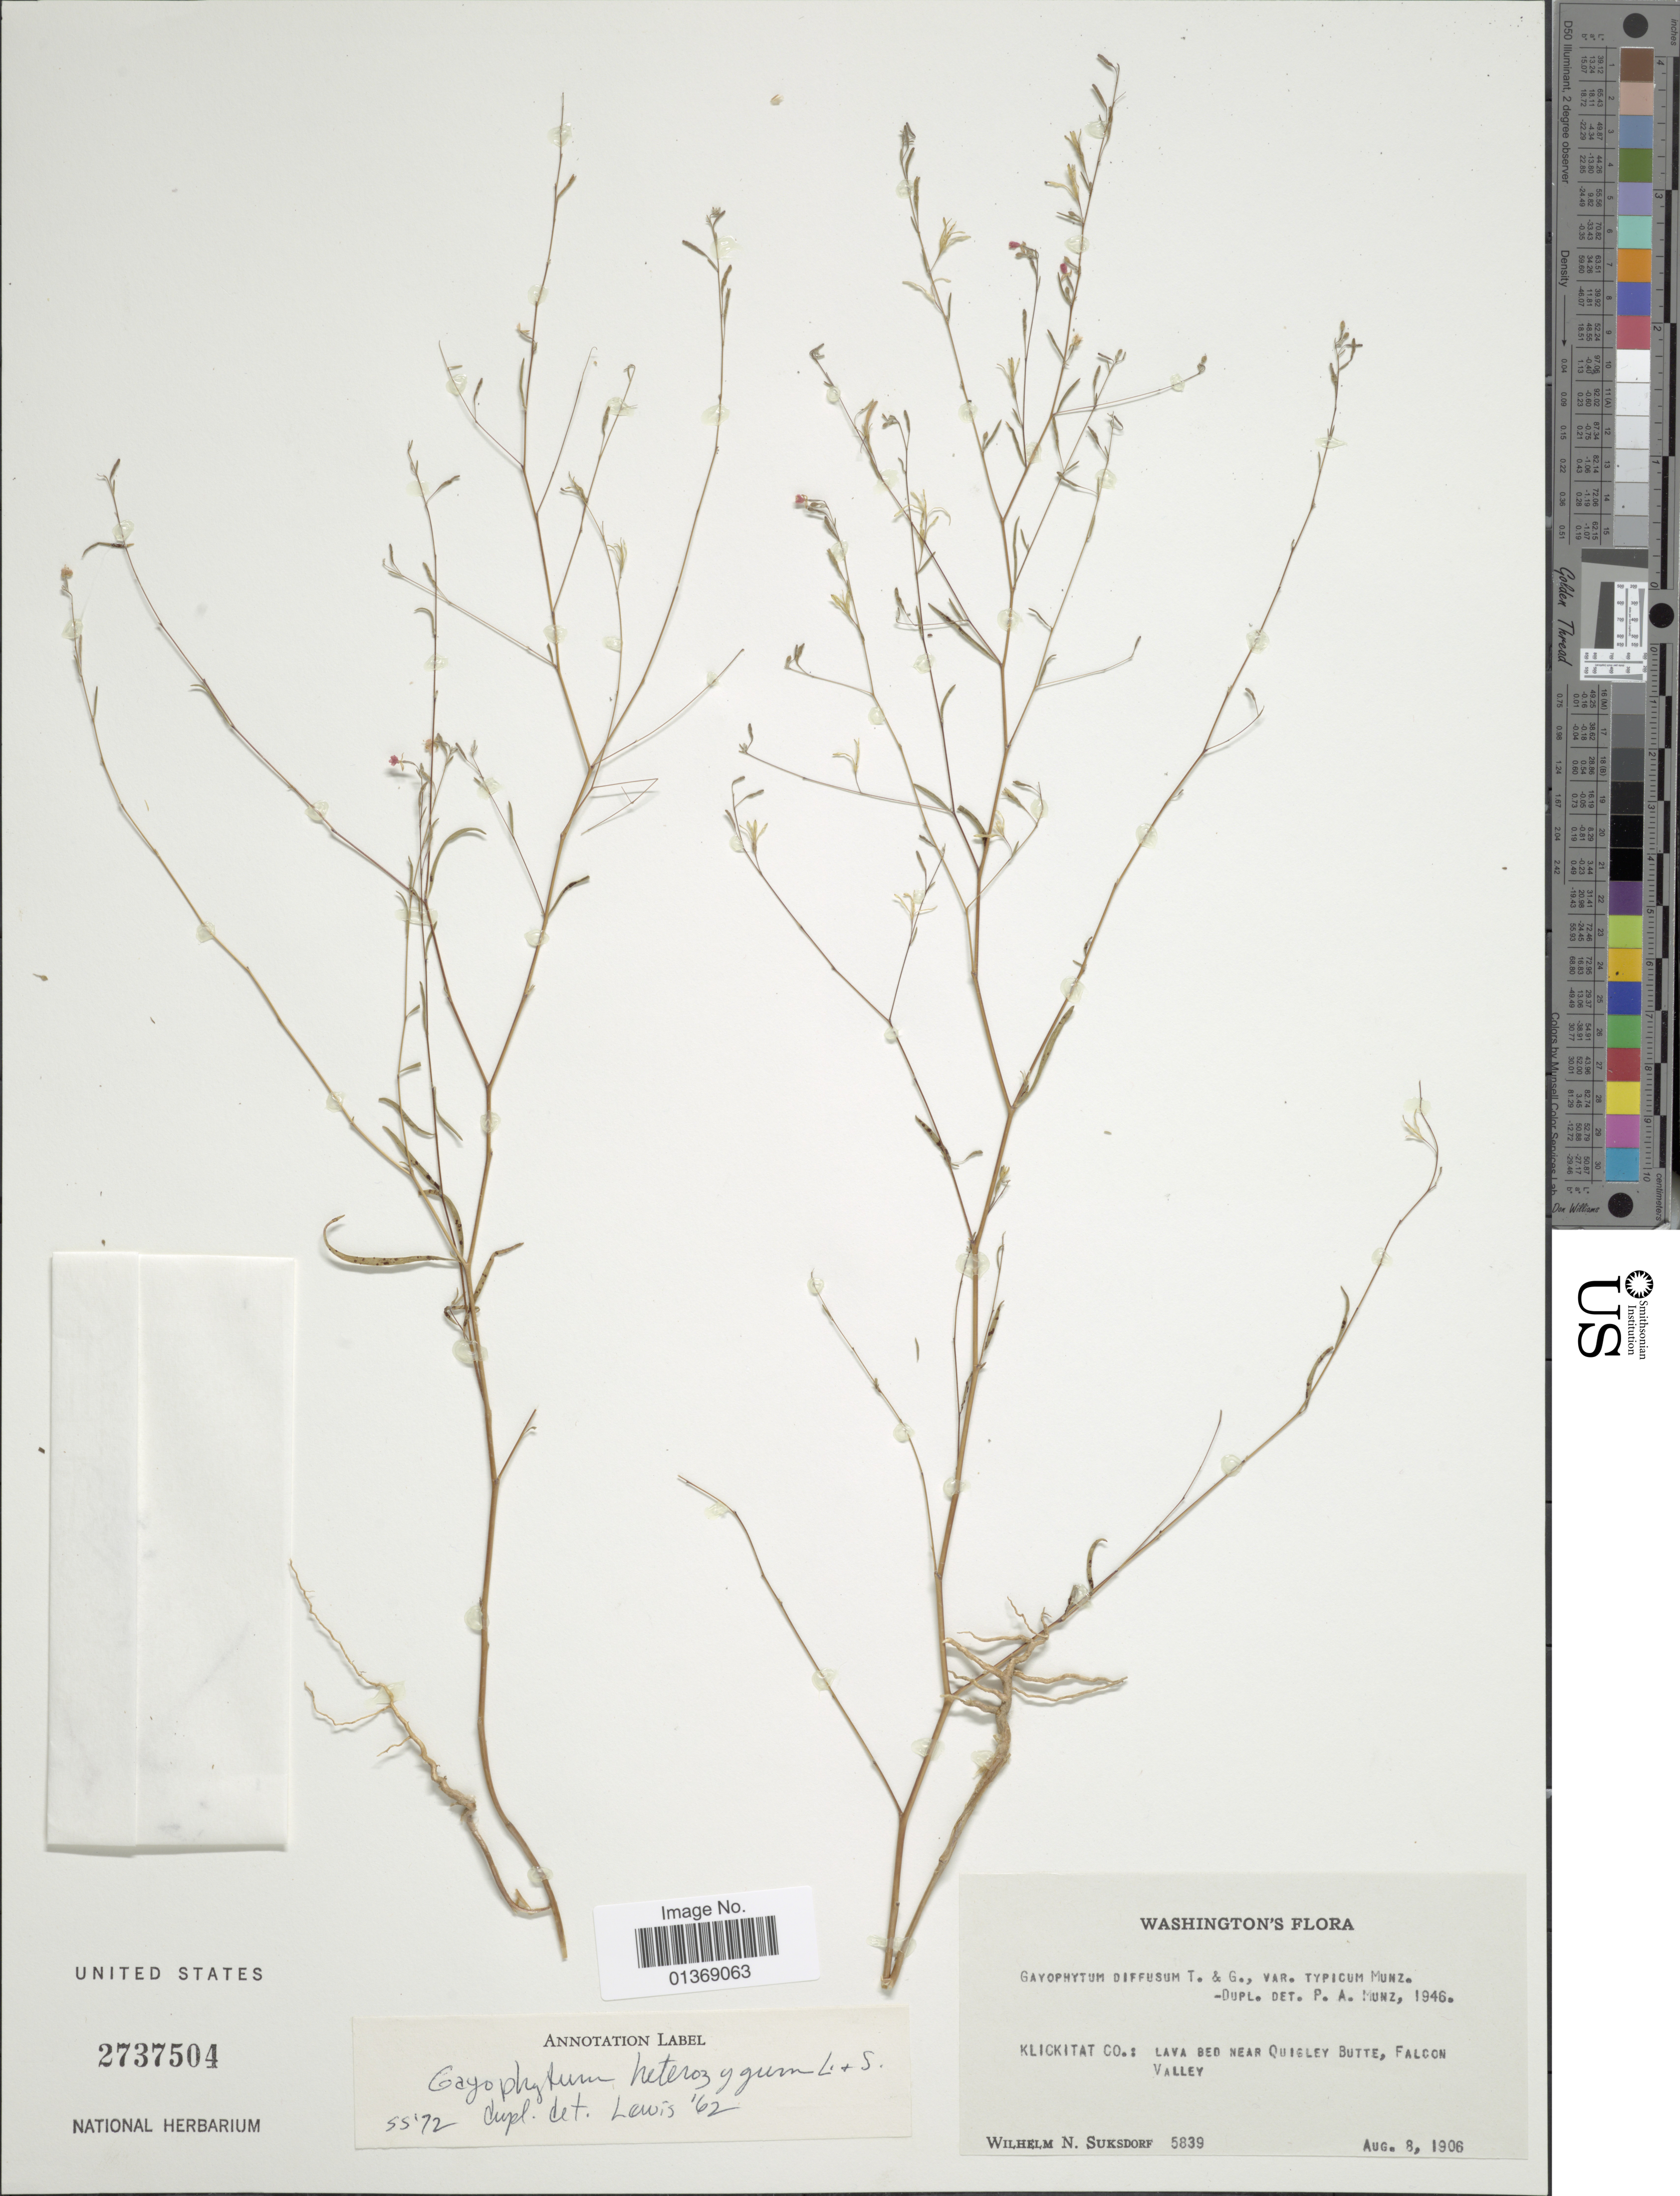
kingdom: Plantae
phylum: Tracheophyta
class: Magnoliopsida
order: Myrtales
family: Onagraceae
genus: Gayophytum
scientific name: Gayophytum heterozygum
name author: F. H. Lewis & Szweyk.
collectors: W. N. Suksdorf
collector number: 5839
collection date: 1906-08-08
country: United States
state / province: Washington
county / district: Klickitat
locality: Klickitat Co.: Lava Bed near Quigley Butte, Falcon Valley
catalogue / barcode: US 2737504